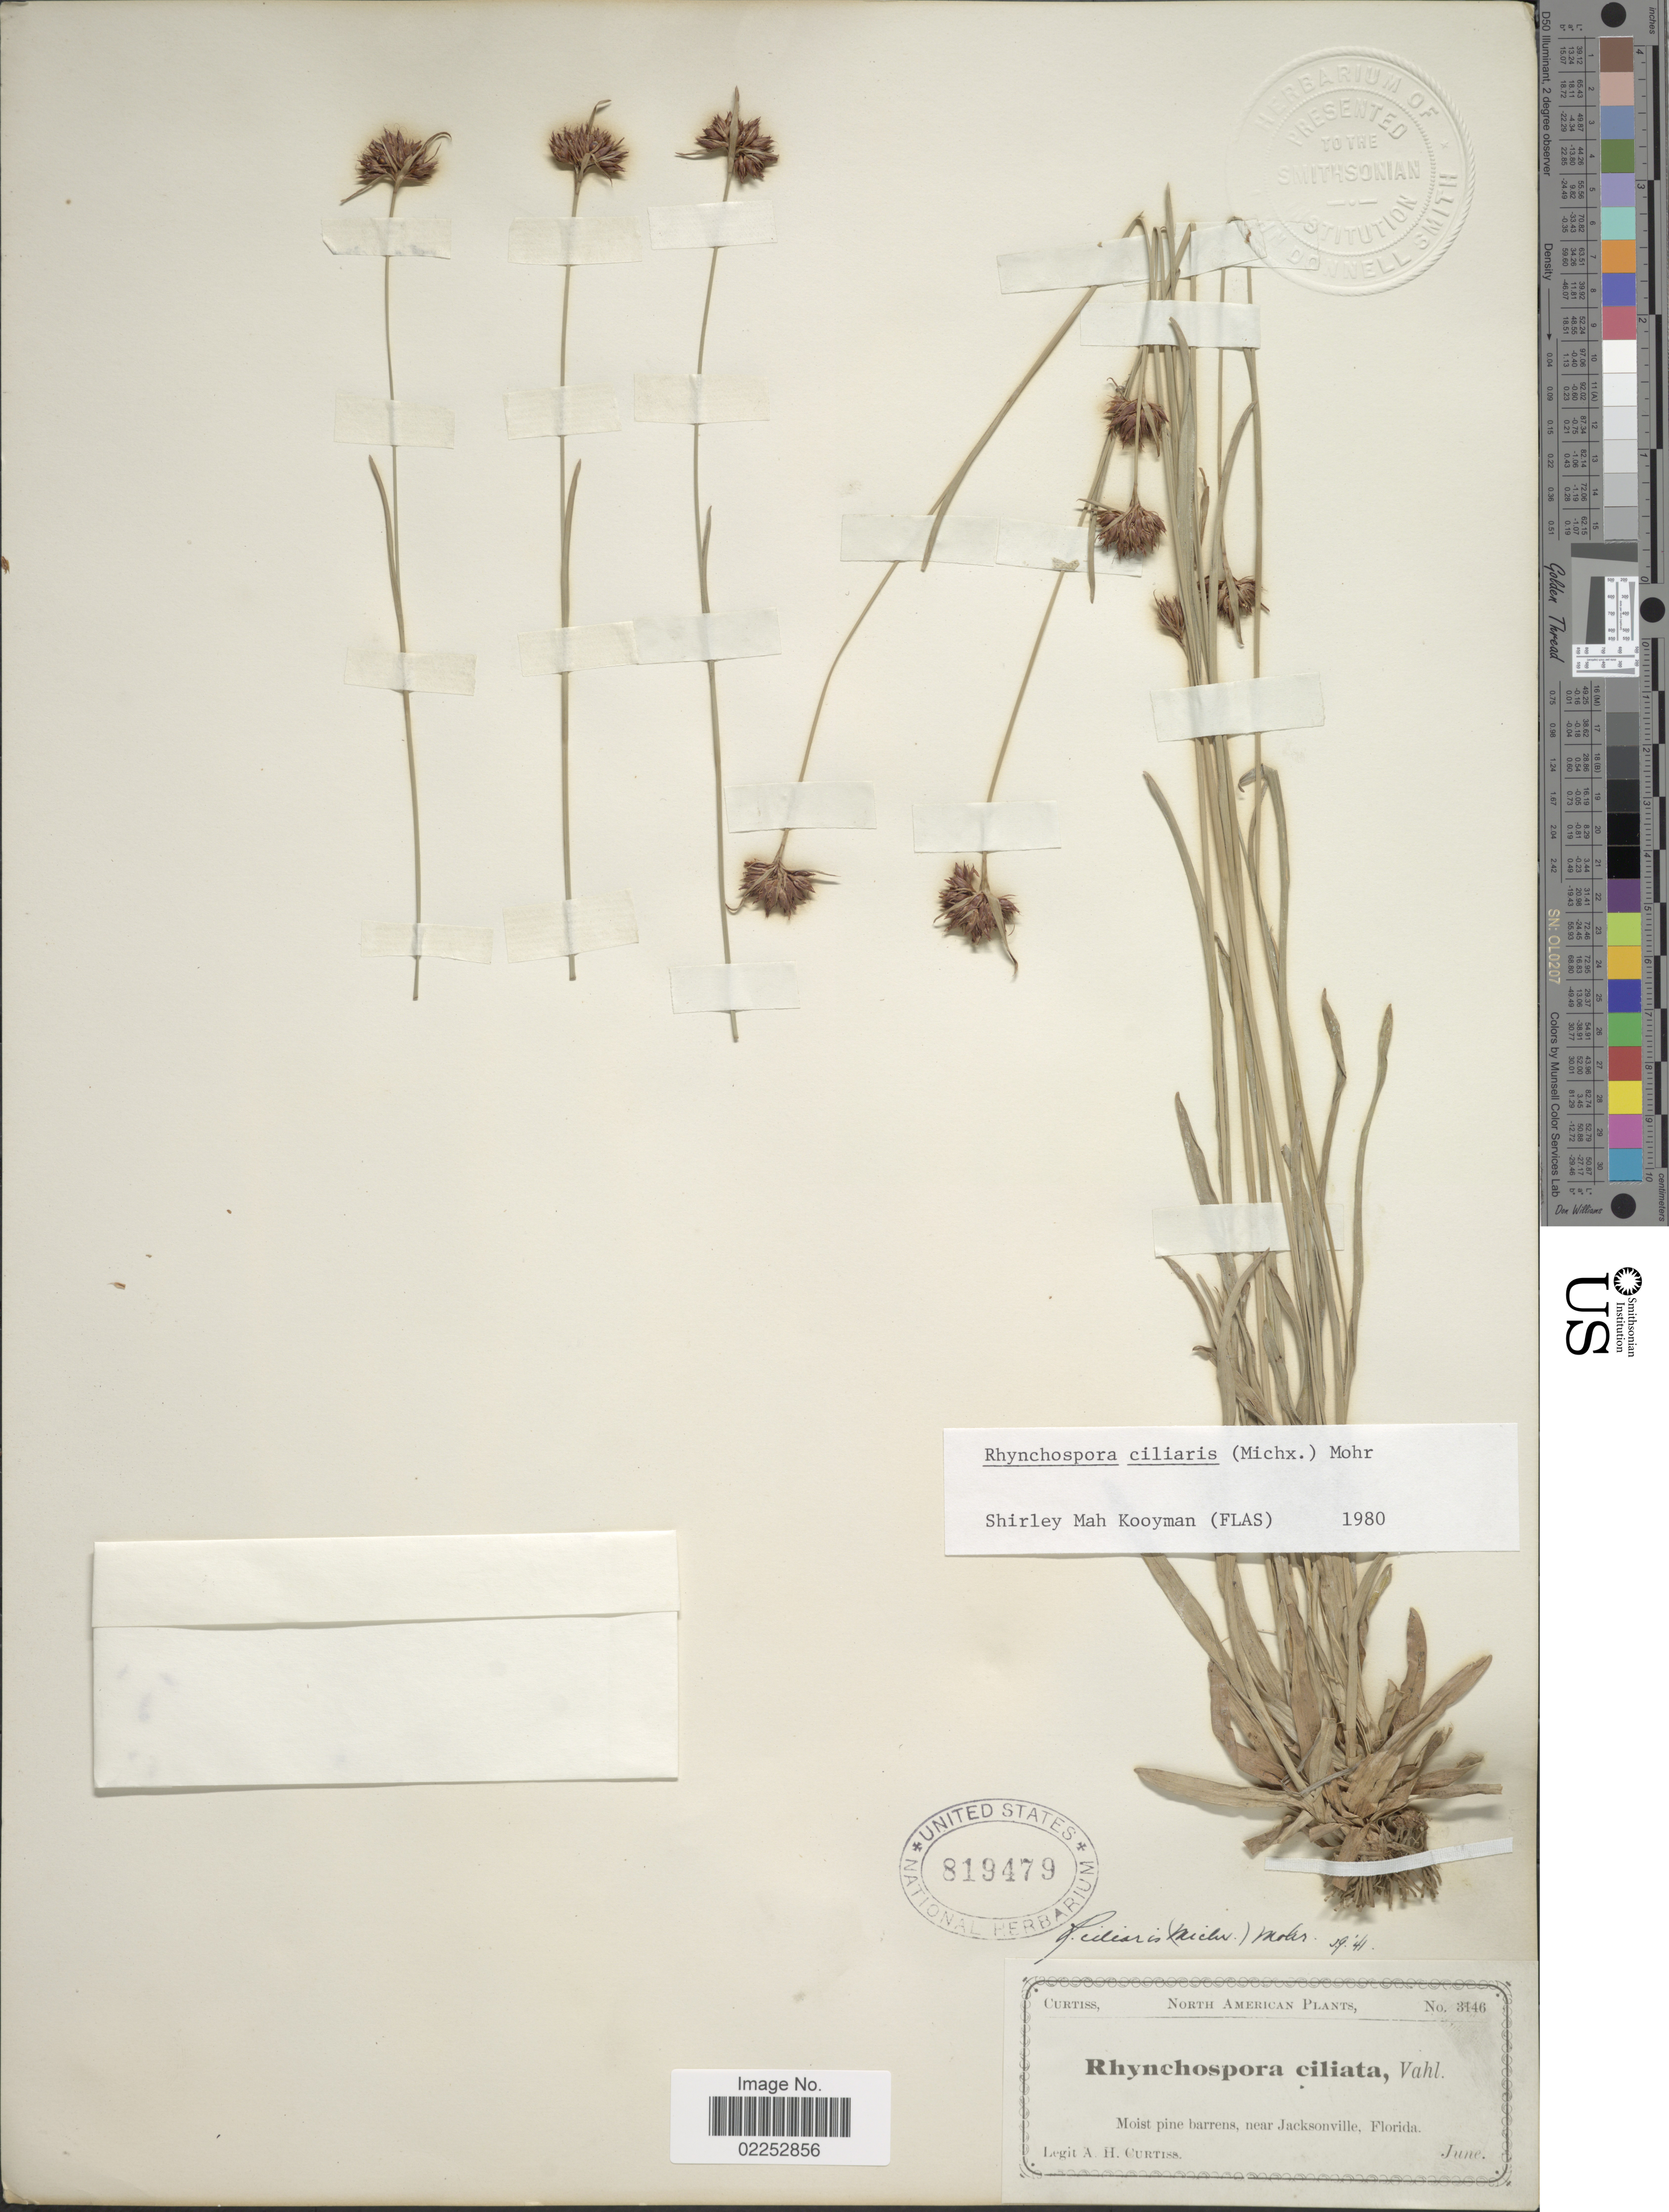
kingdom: Plantae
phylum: Tracheophyta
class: Liliopsida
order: Poales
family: Cyperaceae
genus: Rhynchospora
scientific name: Rhynchospora ciliaris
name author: (Michx.) C. Mohr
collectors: A. H. Curtiss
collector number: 3146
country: United States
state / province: Florida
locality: Near Jacksonville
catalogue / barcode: US 819479